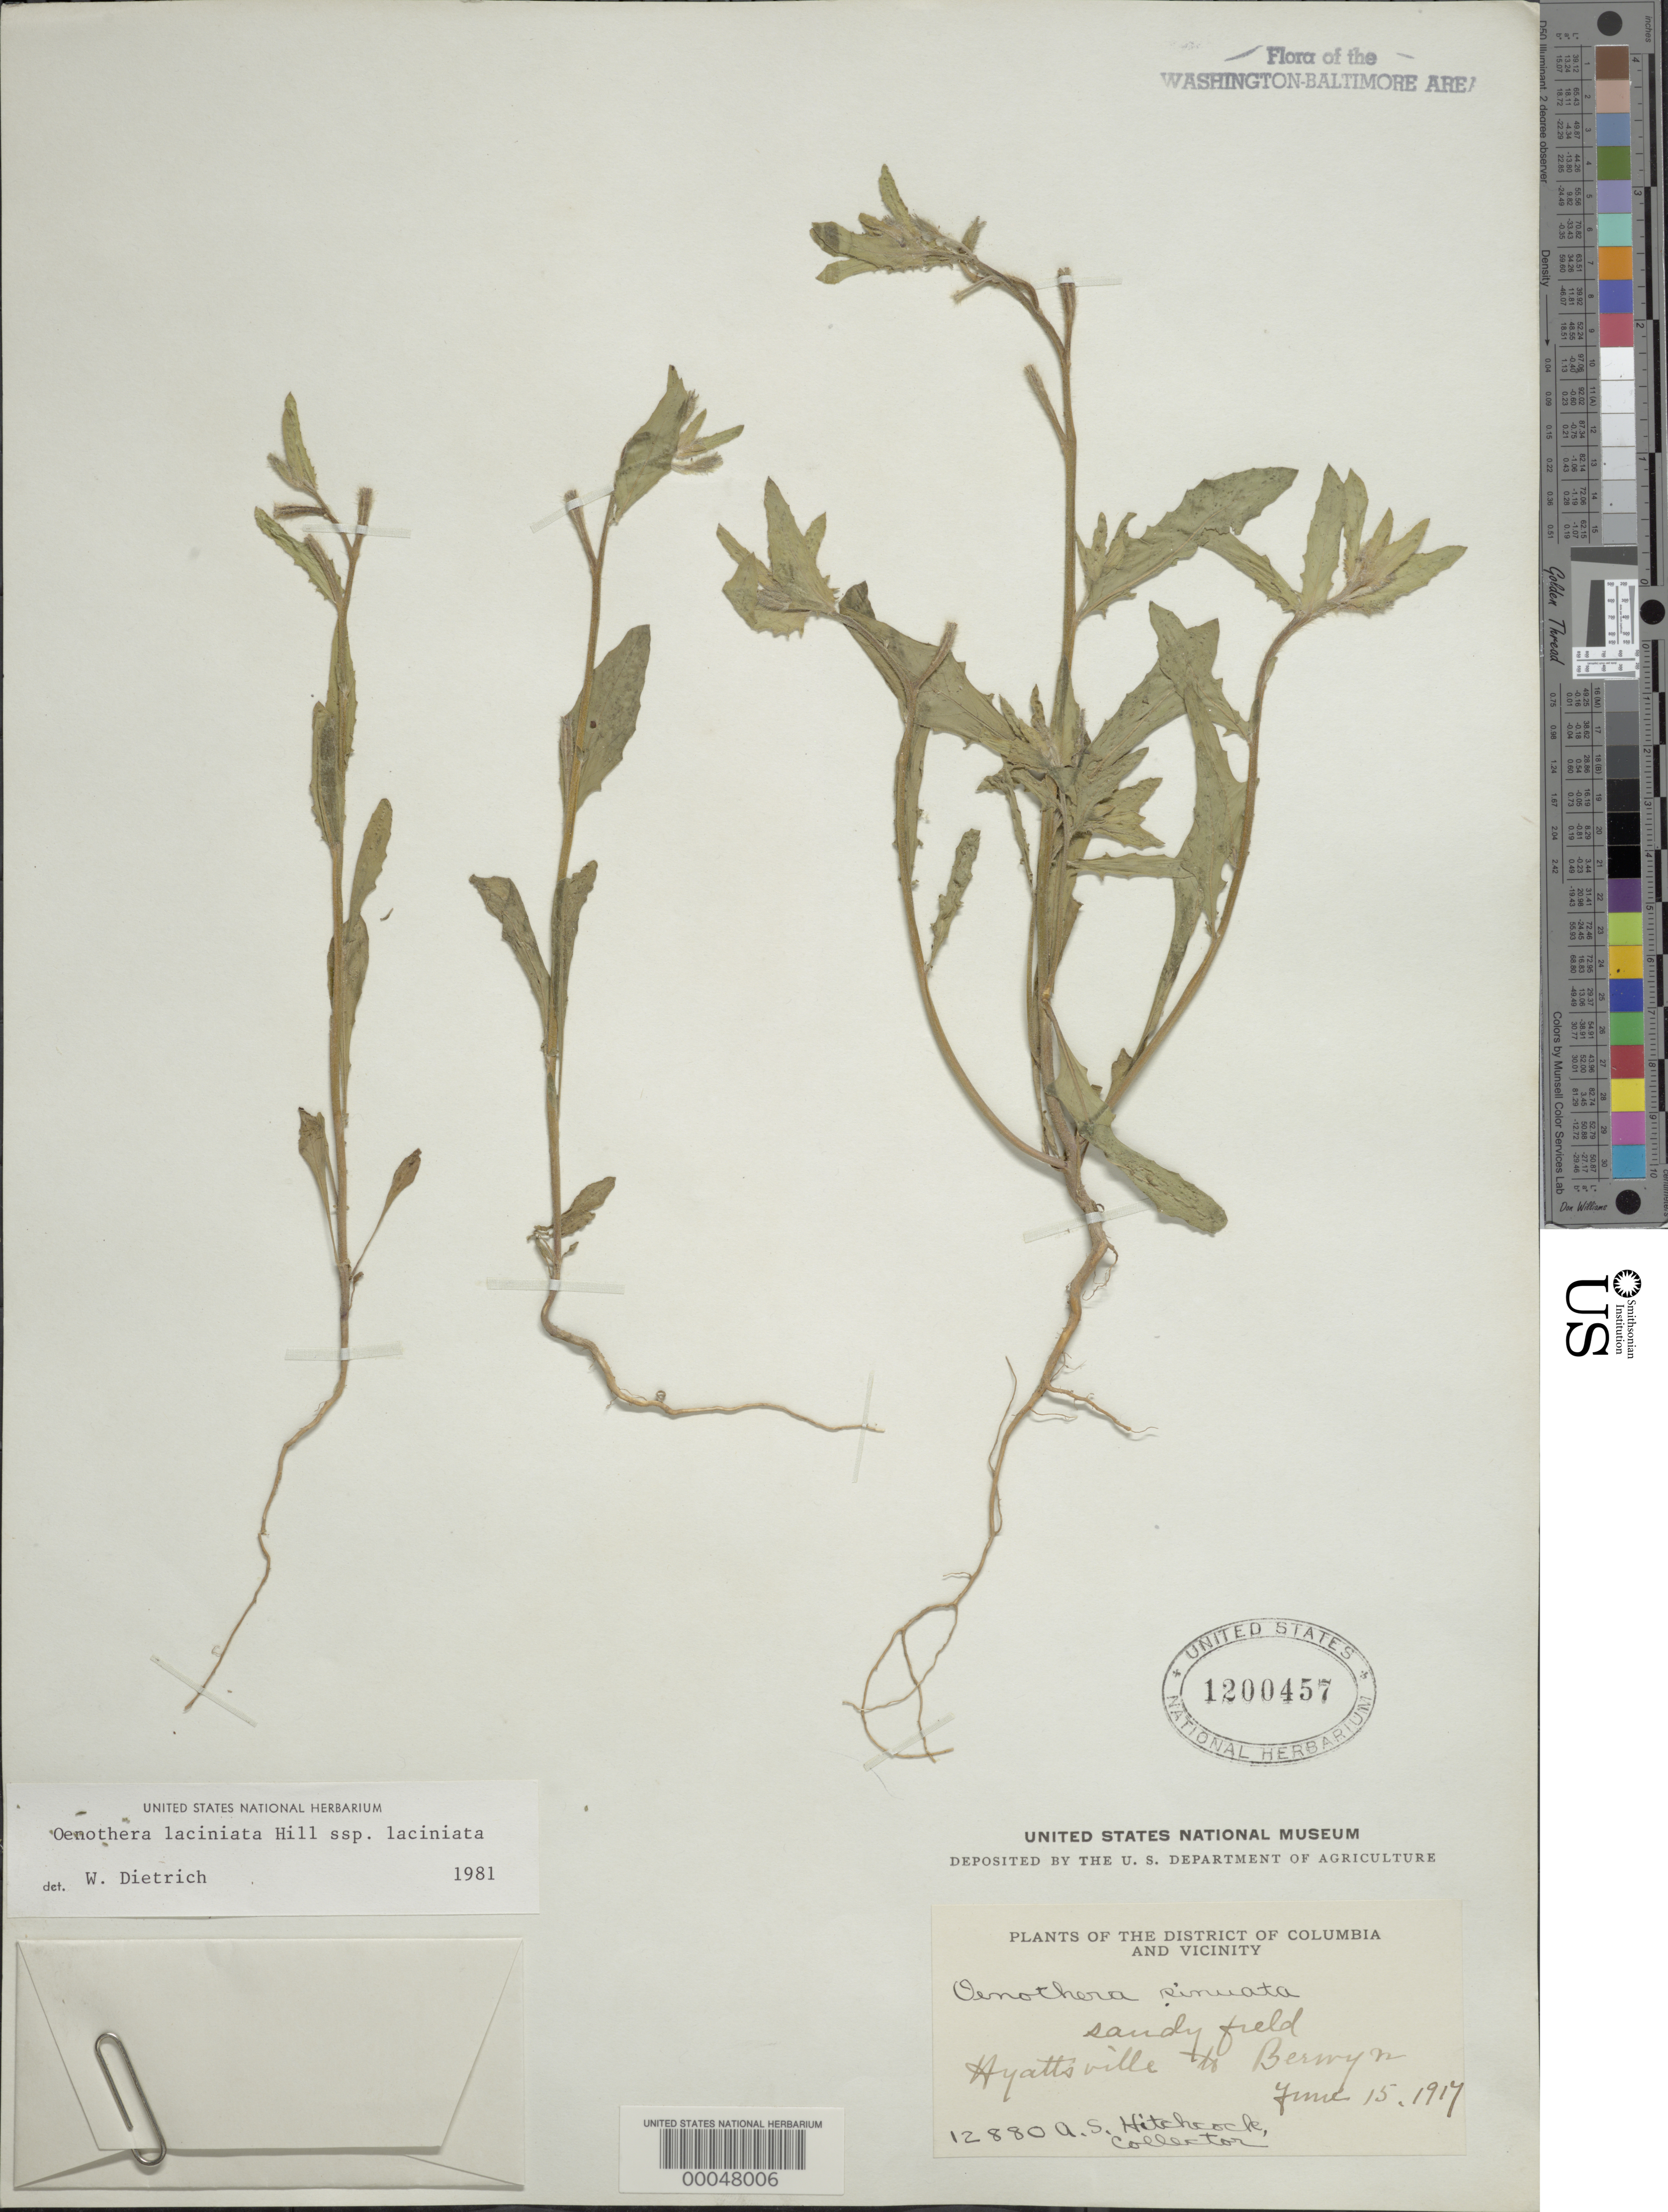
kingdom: Plantae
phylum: Tracheophyta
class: Magnoliopsida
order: Myrtales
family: Onagraceae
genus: Oenothera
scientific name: Oenothera laciniata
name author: Hill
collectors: A. S. Hitchcock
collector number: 12880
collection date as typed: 15 Jun 1917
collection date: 1917-06-15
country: United States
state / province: Maryland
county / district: Prince George's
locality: Hyattsville to Berwyn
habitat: Sandy field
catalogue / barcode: US 1200457